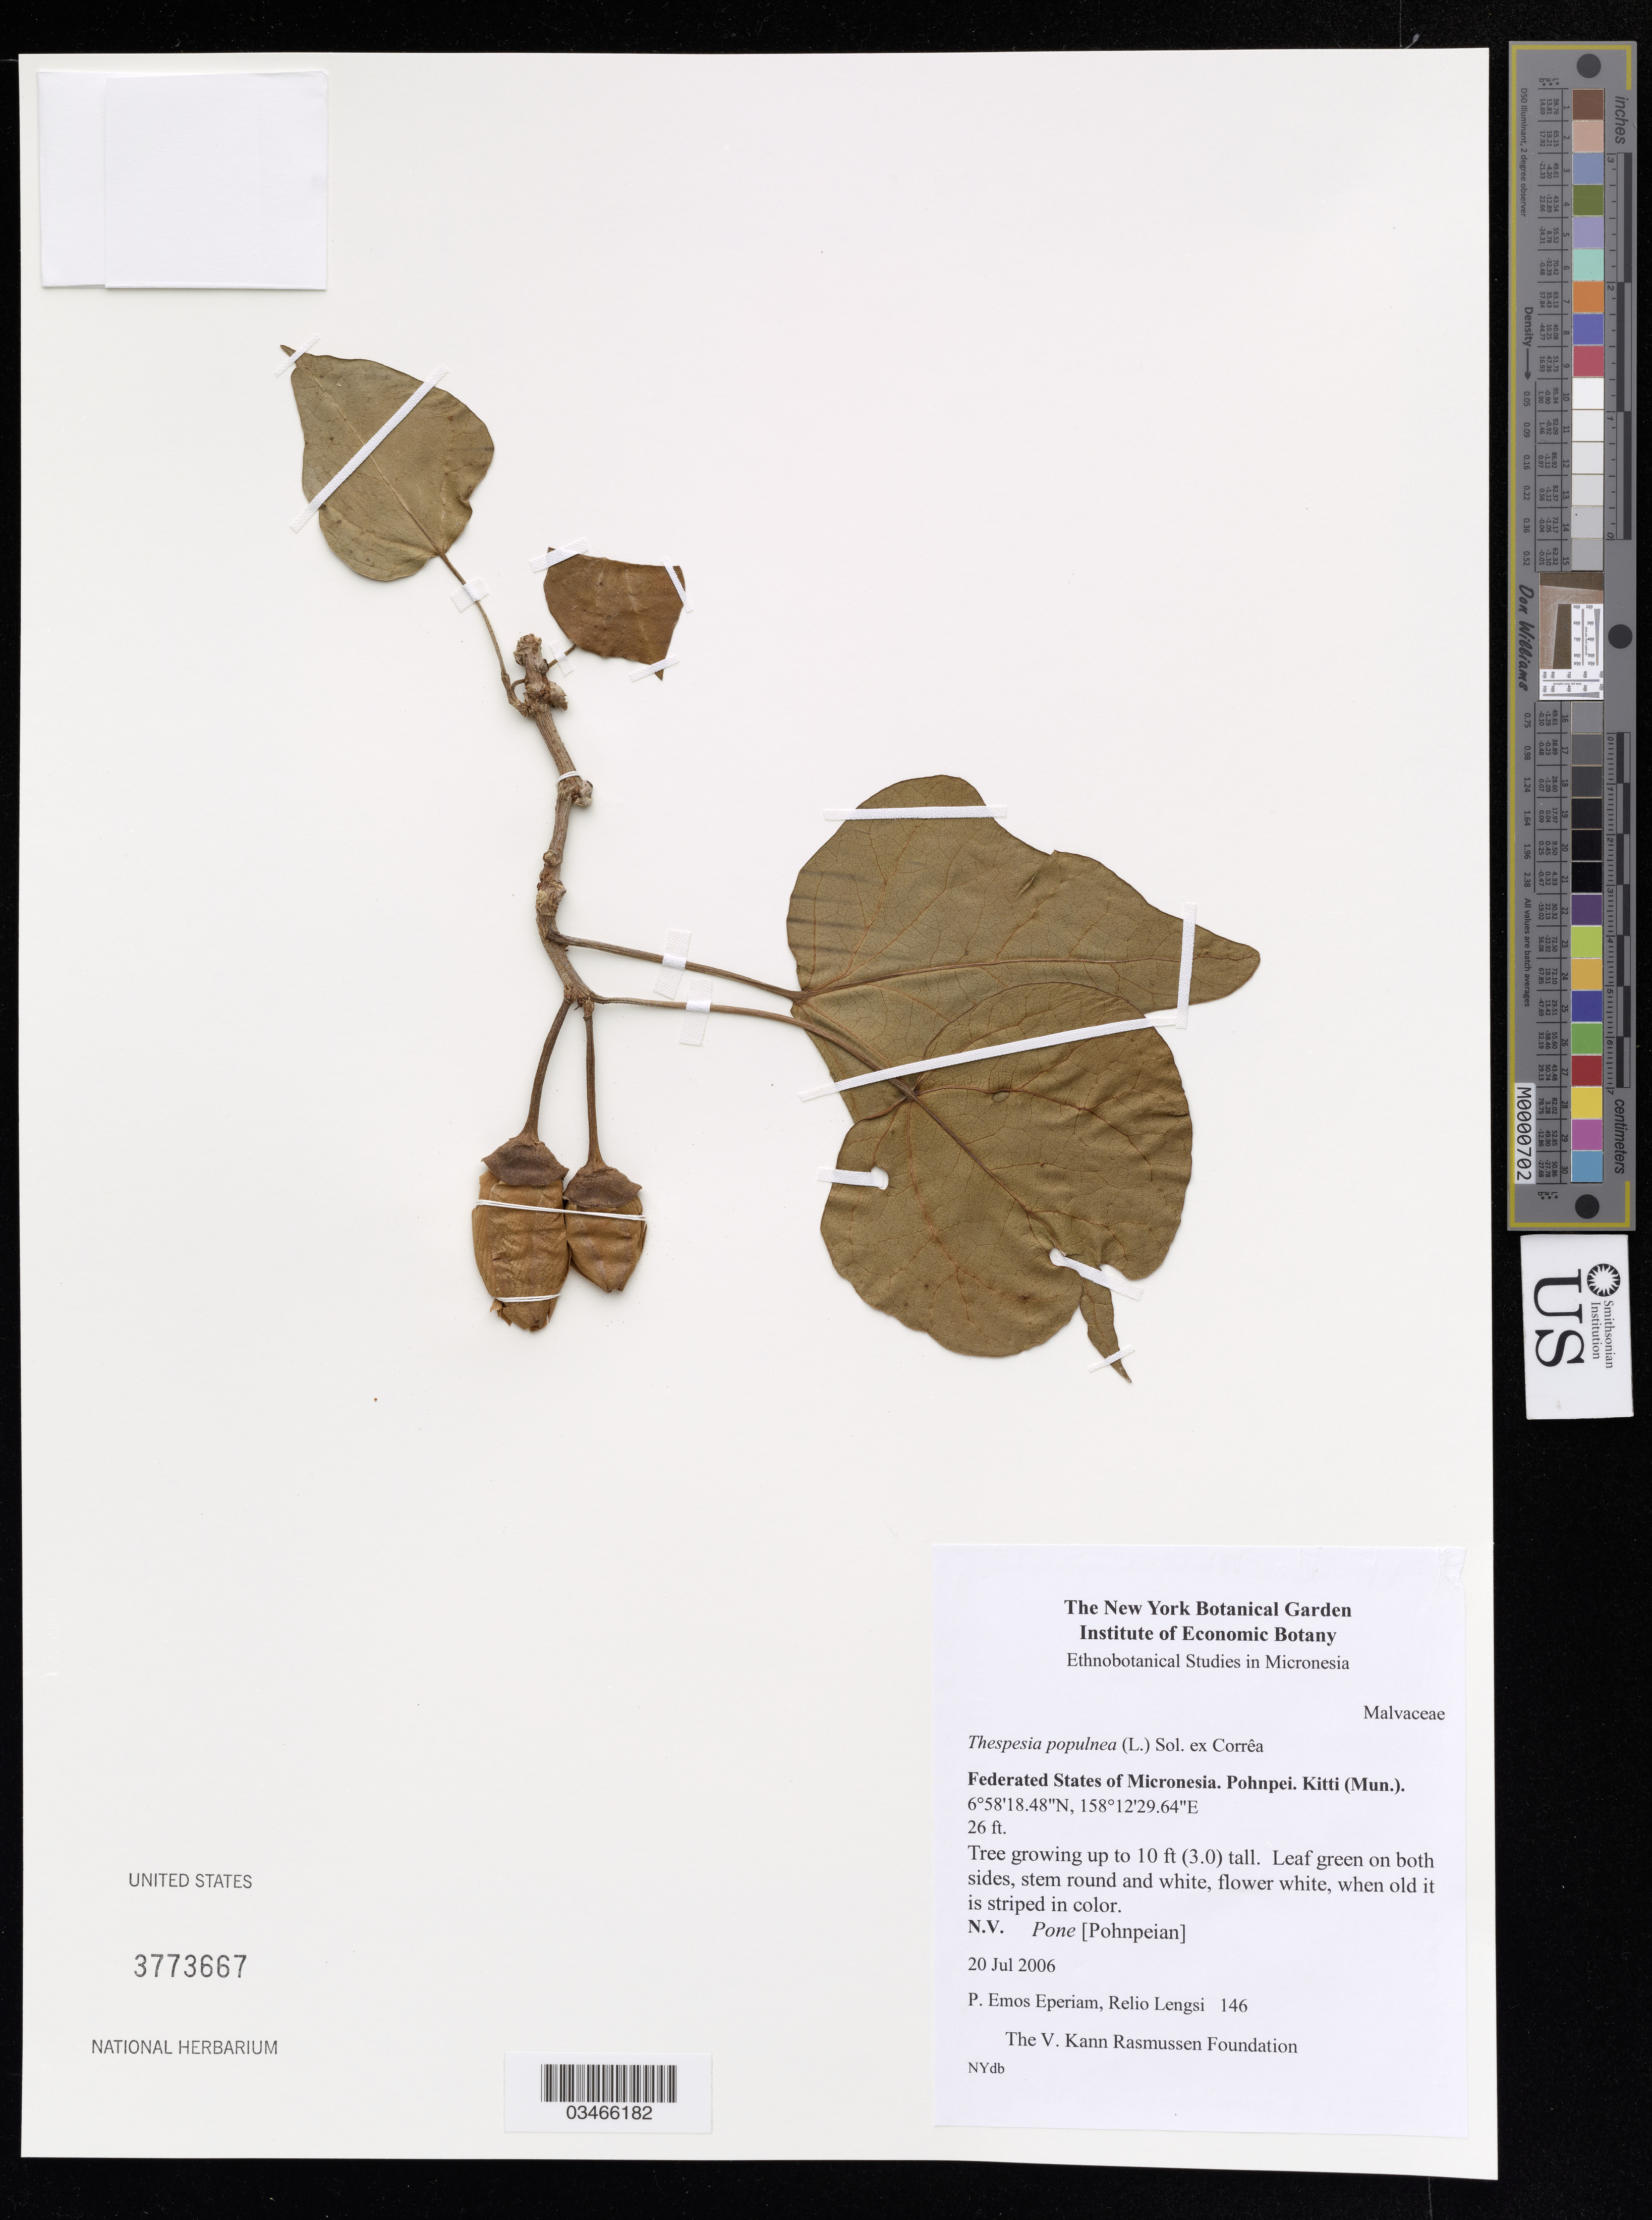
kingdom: Plantae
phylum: Tracheophyta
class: Magnoliopsida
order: Malvales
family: Malvaceae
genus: Thespesia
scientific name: Thespesia populnea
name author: (L.) Sol. ex Corrêa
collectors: P. Eperiam & R. Lengsi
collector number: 146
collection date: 2006-07-20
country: Micronesia, Federated States of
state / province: Pohnpei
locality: Kitti (Mun.).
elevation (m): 8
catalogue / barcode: US 3773667